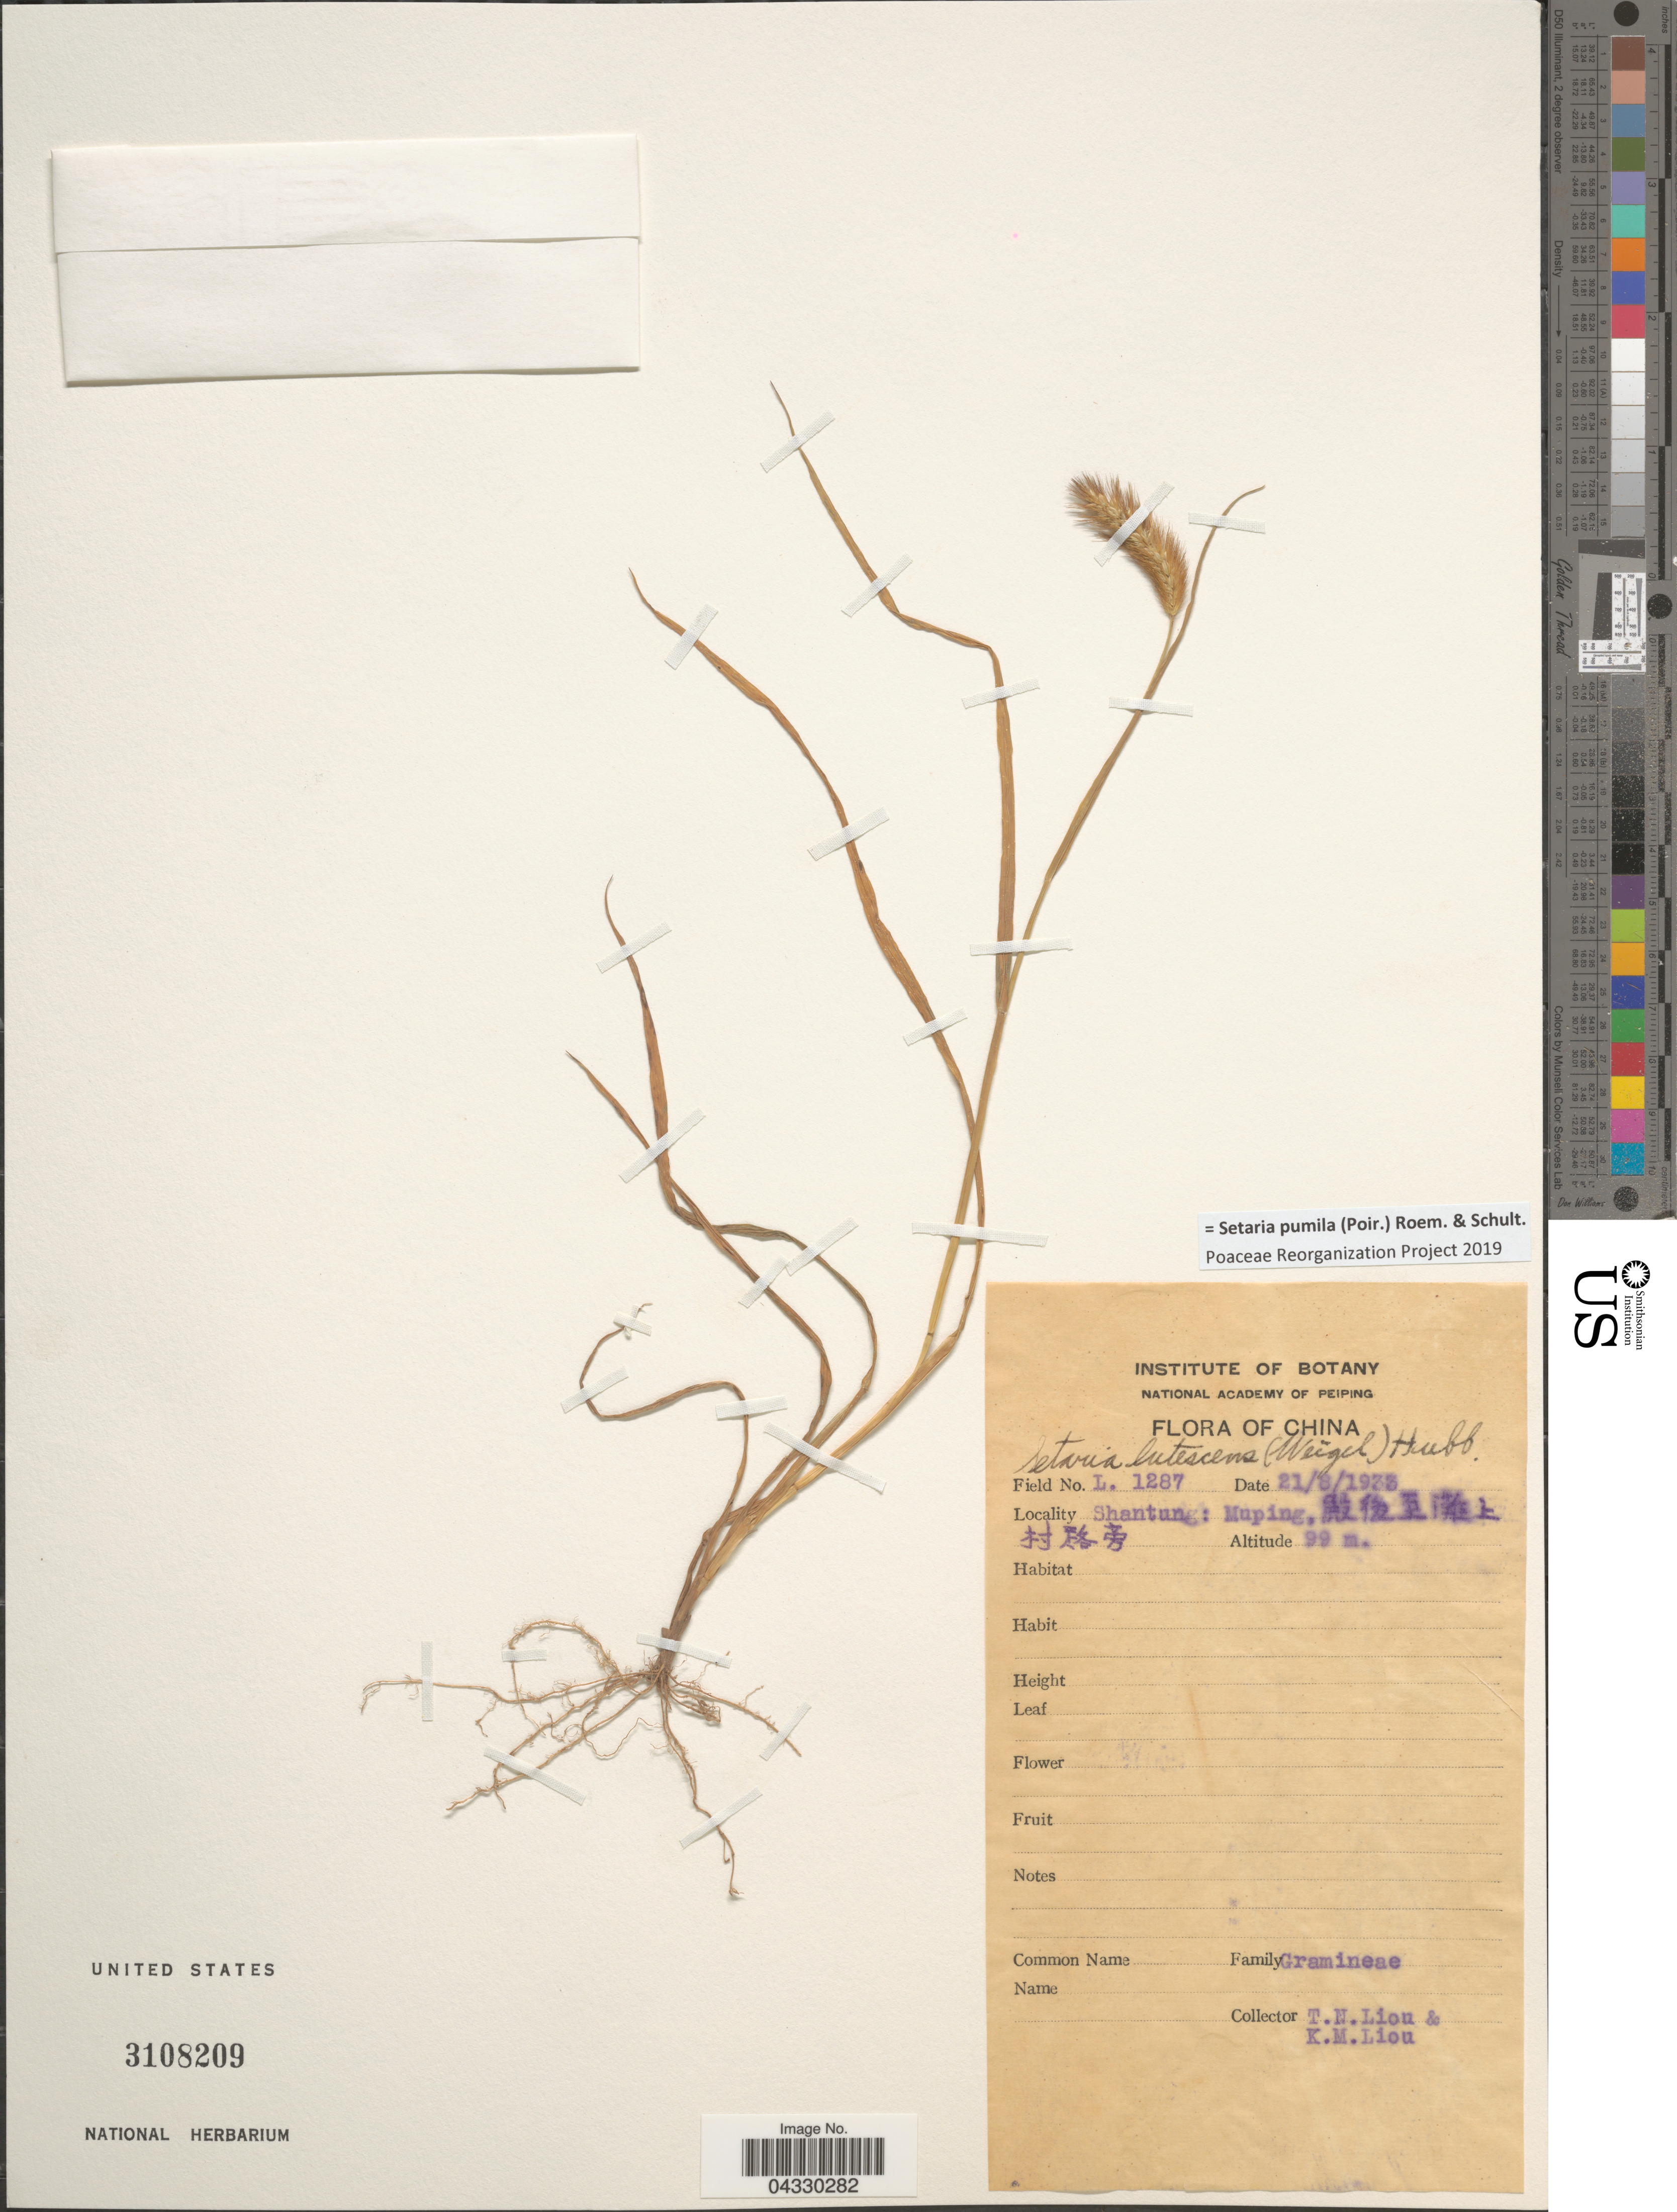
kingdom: Plantae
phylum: Tracheophyta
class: Liliopsida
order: Poales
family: Poaceae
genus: Setaria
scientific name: Setaria pumila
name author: (Poir.) Roem. & Schult.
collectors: T. N. Liou & K. M. Liou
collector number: L.1287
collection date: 1933-08-21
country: China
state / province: Shandong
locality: Shantung: Muping, X.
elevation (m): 99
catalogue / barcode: US 3108209